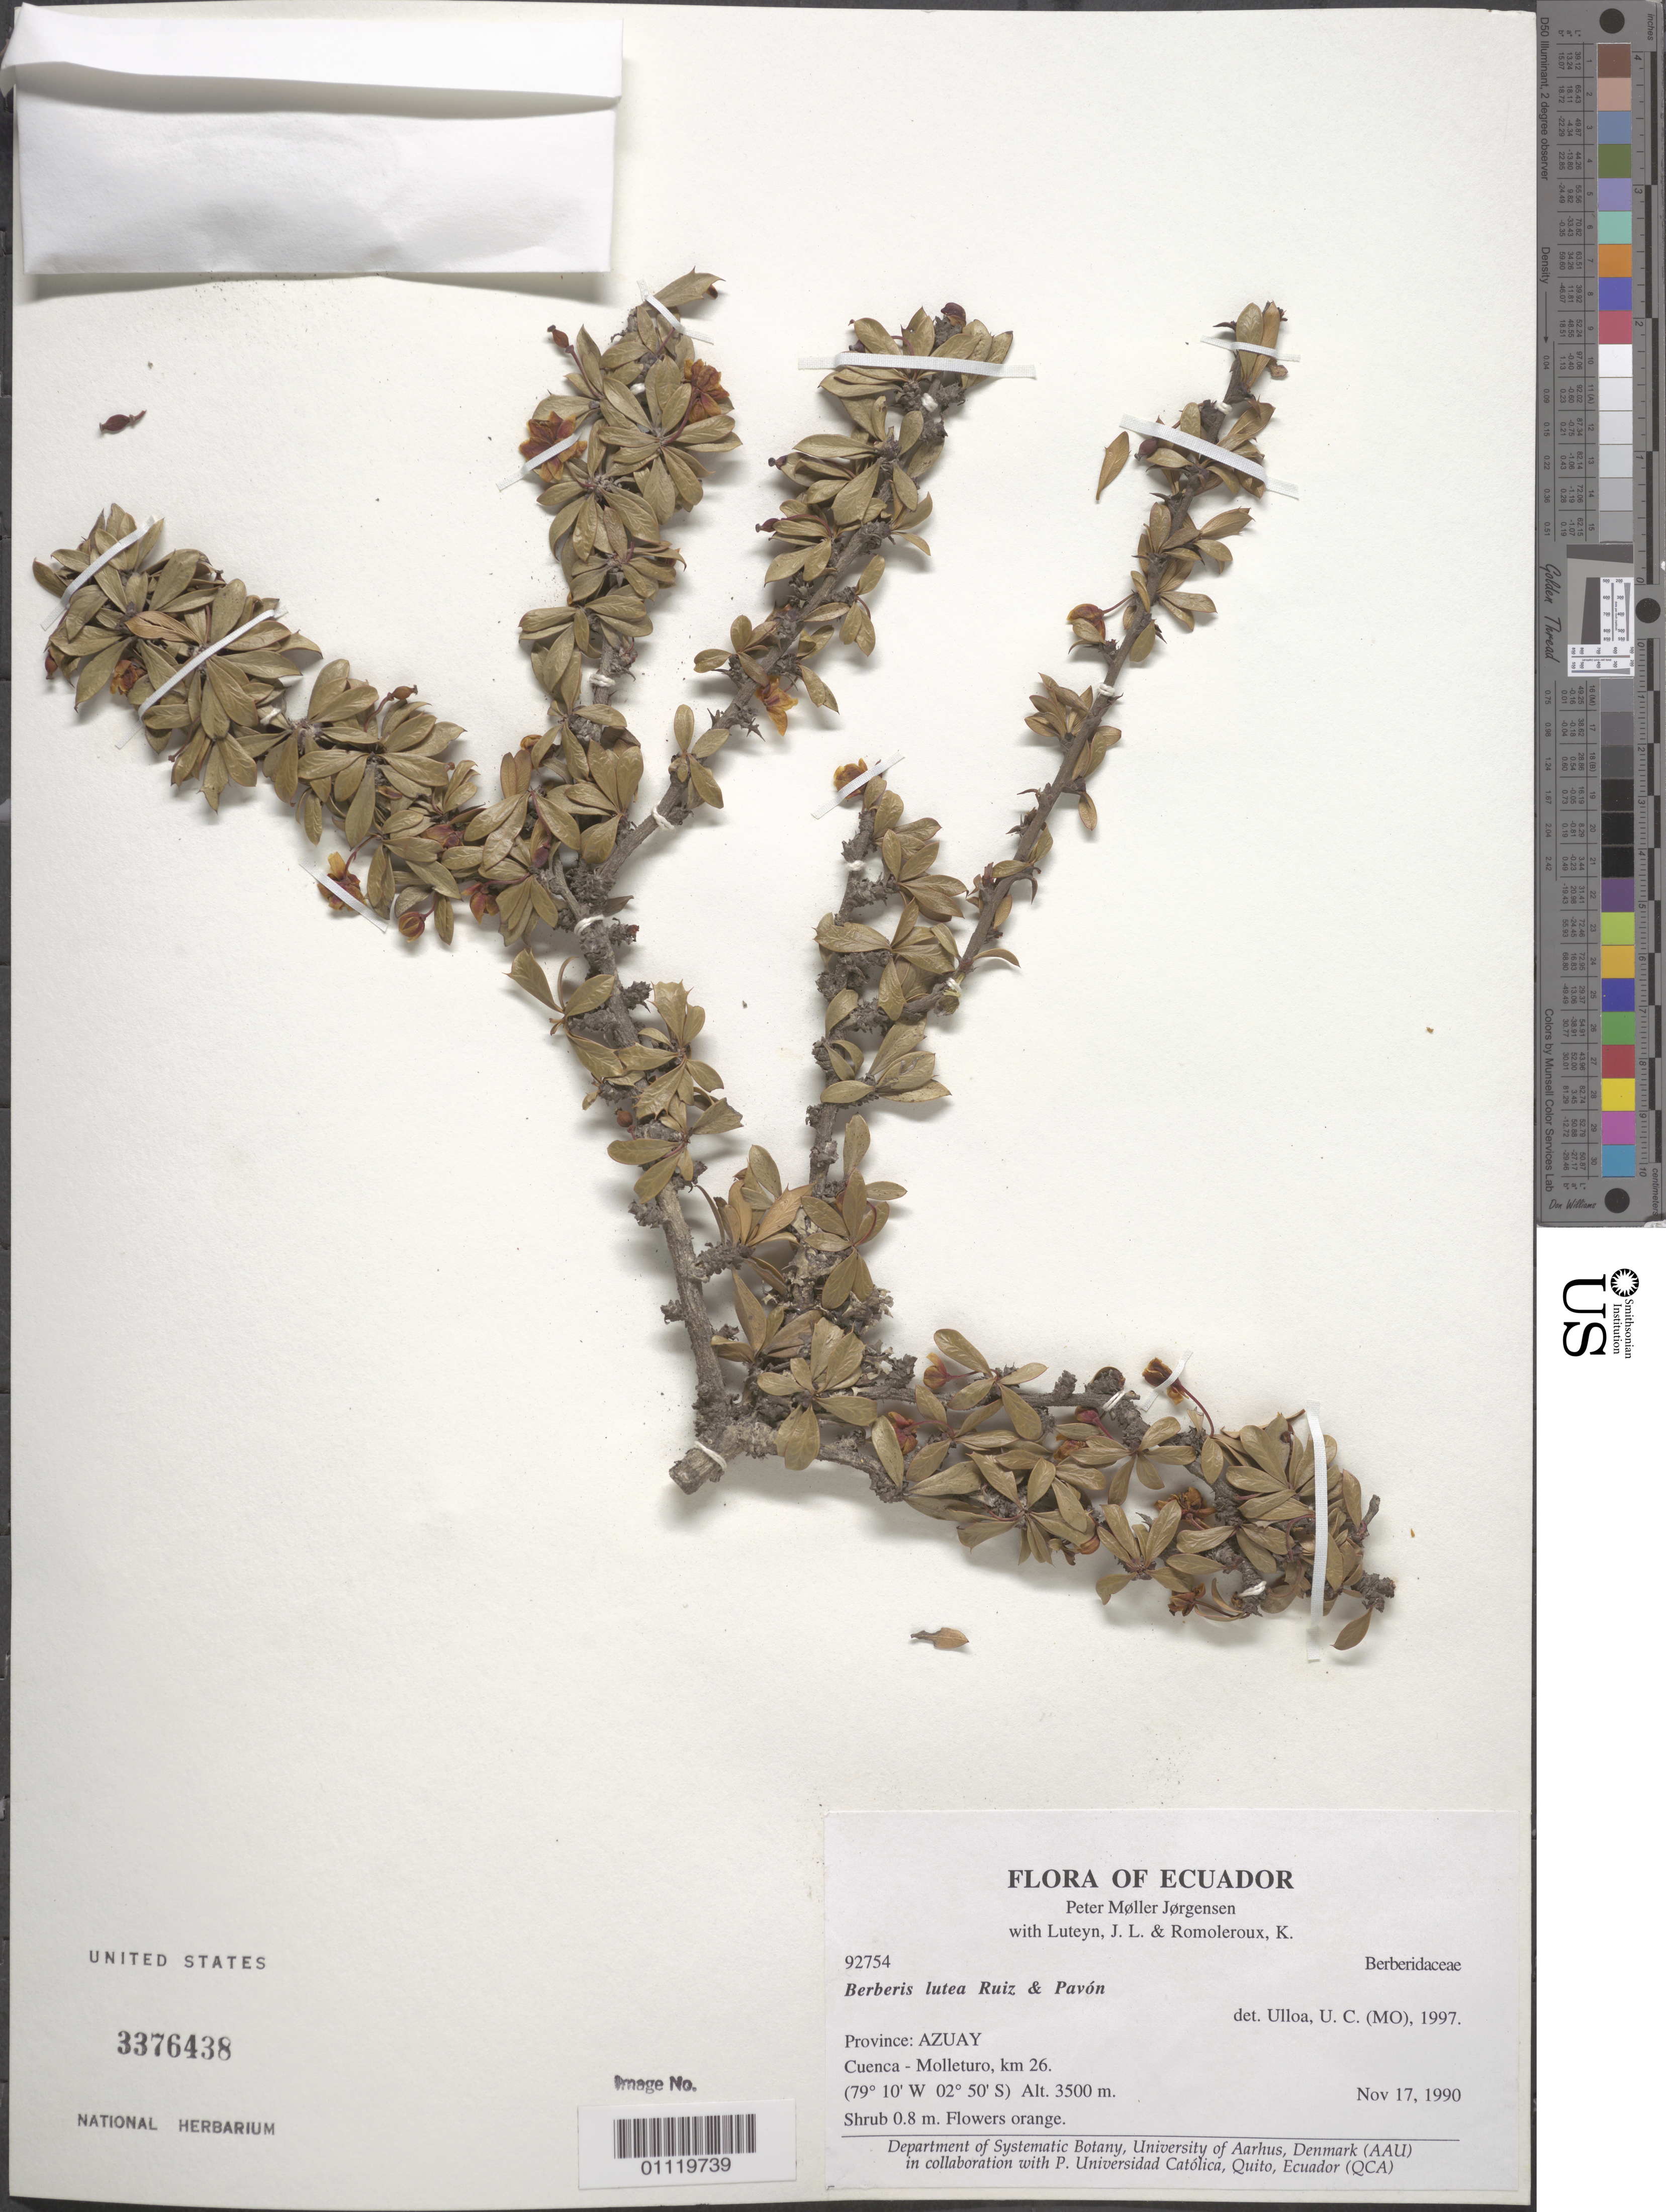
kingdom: Plantae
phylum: Tracheophyta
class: Magnoliopsida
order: Ranunculales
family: Berberidaceae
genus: Berberis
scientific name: Berberis lutea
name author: Ruiz & Pav.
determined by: Ulloa, C.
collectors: P. Jörgensen, J. L. Luteyn & K. Romoleroux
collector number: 92754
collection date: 1990-11-17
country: Ecuador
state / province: Azuay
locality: Cuenca-Molleturo, km 26.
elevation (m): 3500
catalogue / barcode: US 3376438